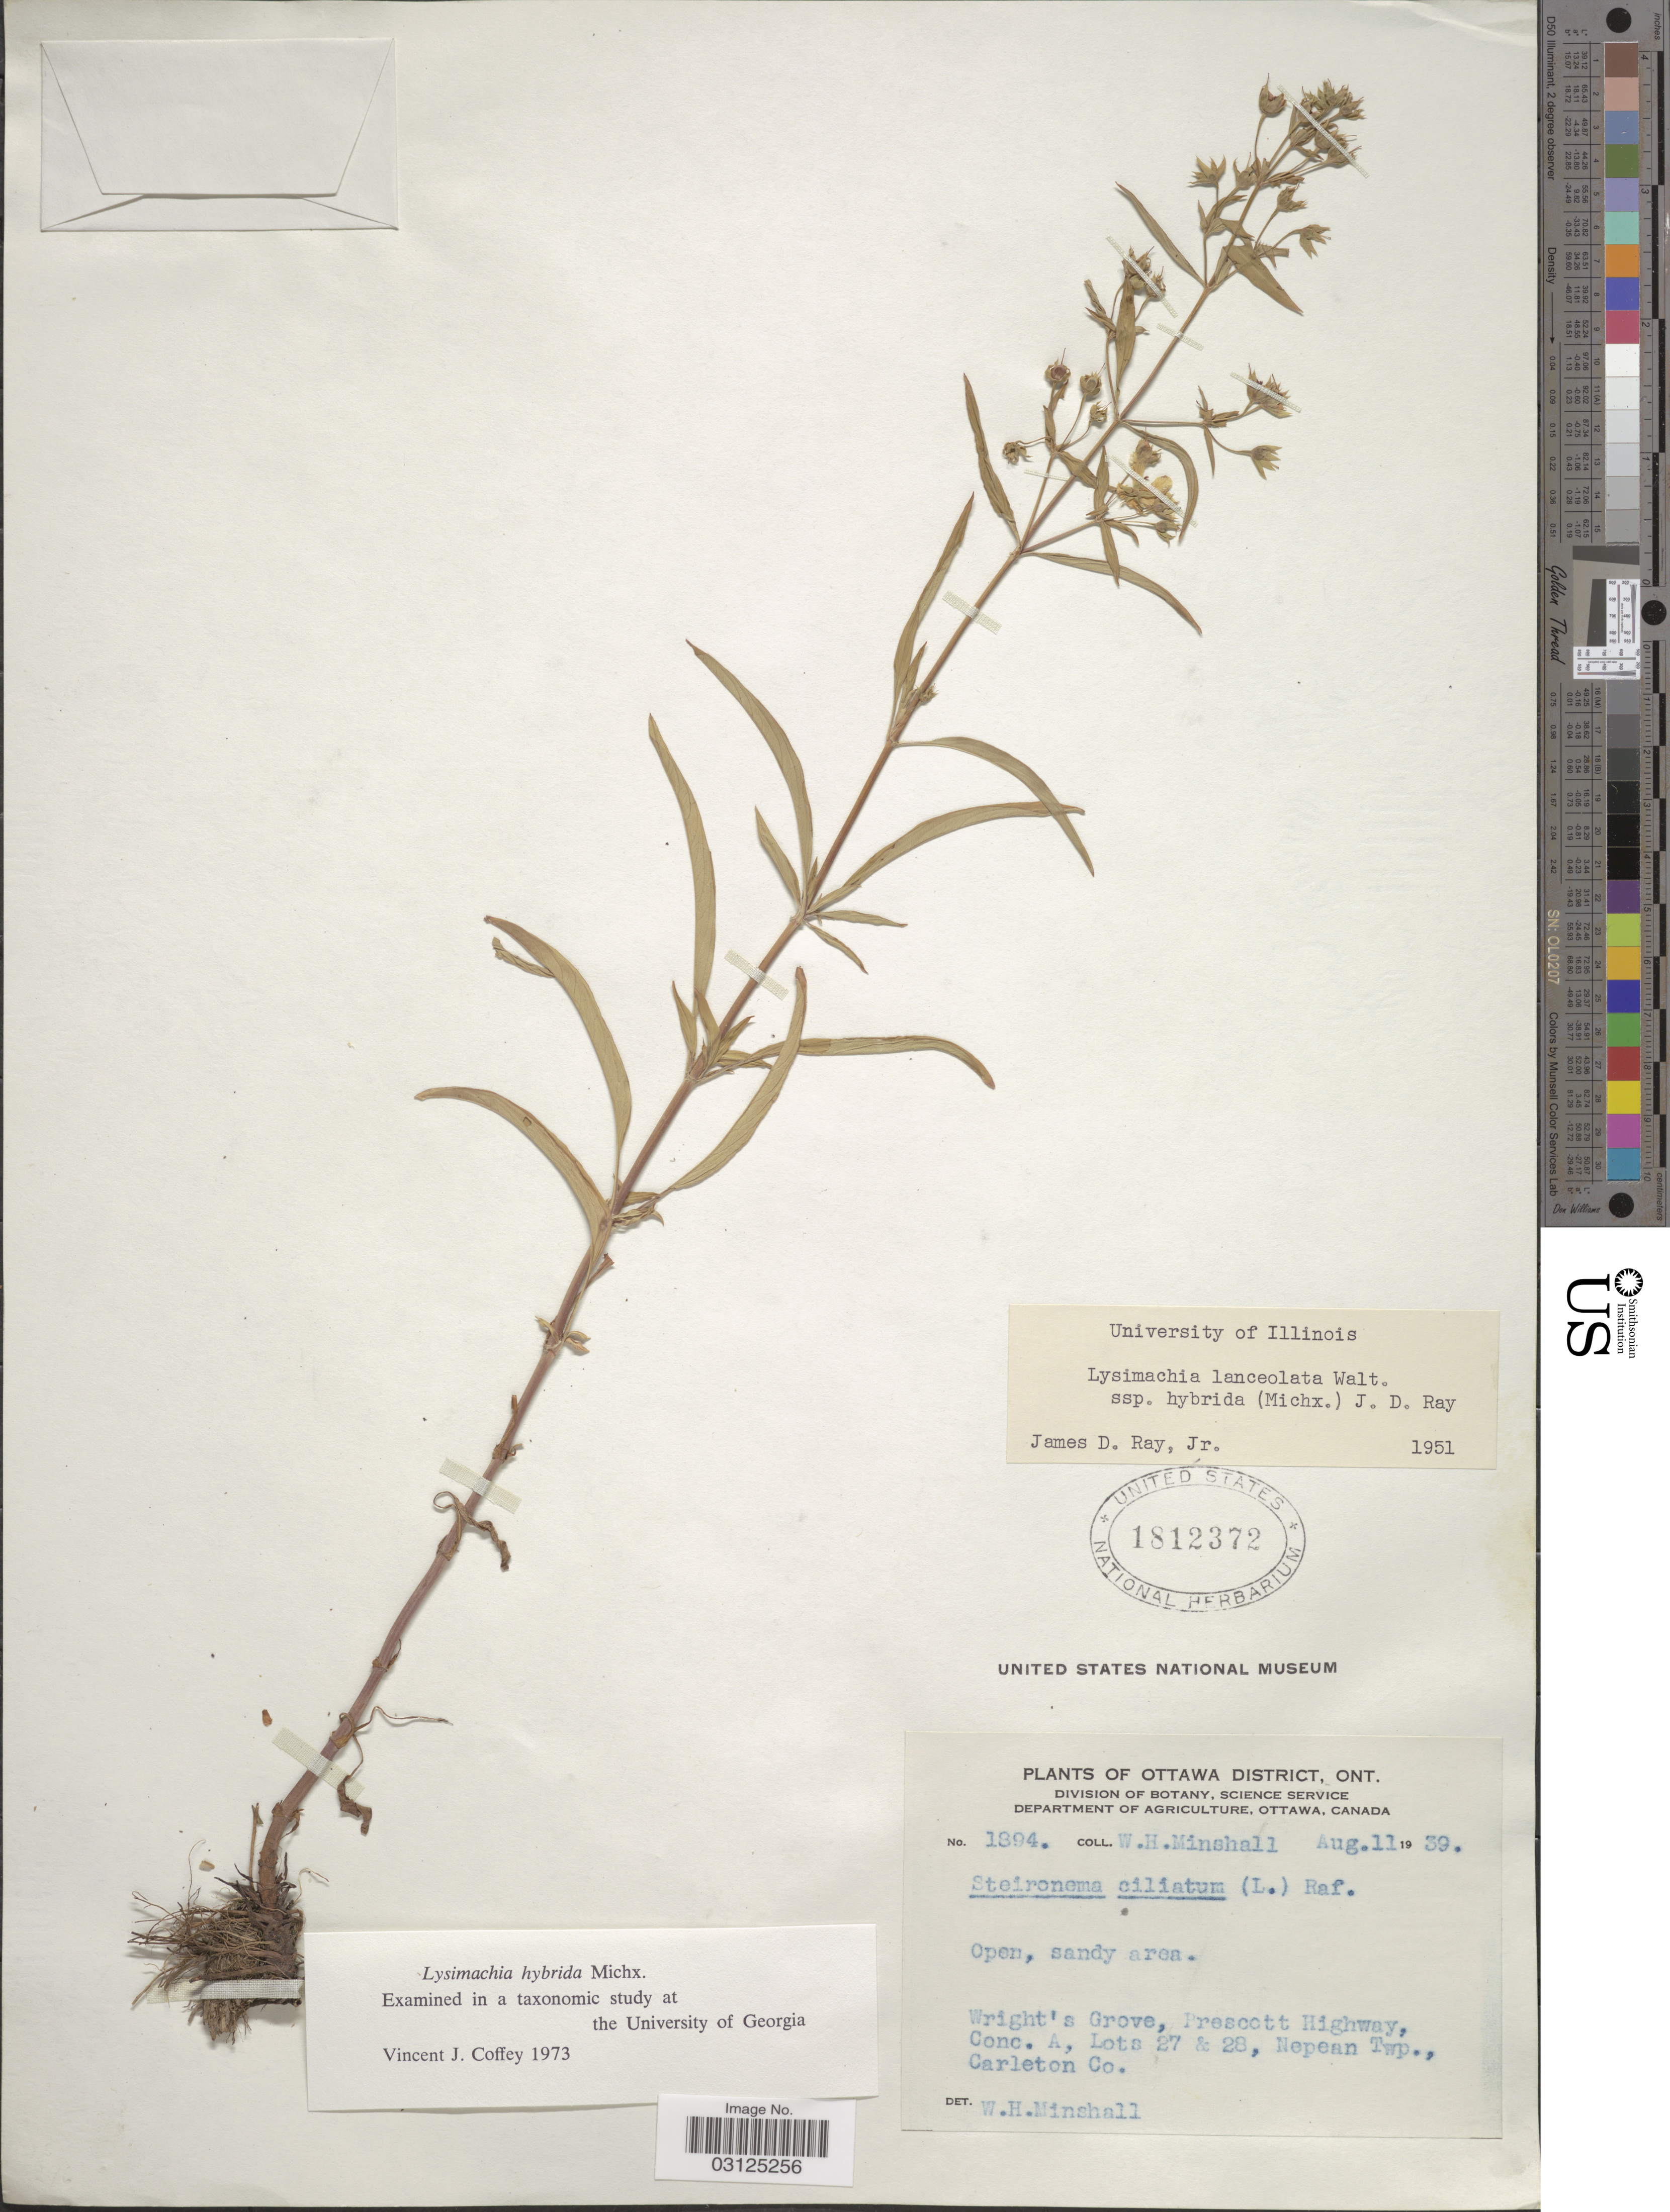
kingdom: Plantae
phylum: Tracheophyta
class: Magnoliopsida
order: Ericales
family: Primulaceae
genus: Lysimachia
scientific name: Lysimachia hybrida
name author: Michx.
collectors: W. Minshall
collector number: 1894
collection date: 1939-08-11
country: Canada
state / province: Ontario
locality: Ottawa District. Wright's Grove, Prescott Highway, Conc. A, Lots 27 & 28, Nepean Twp., Carleton Co.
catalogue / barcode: US 1812372